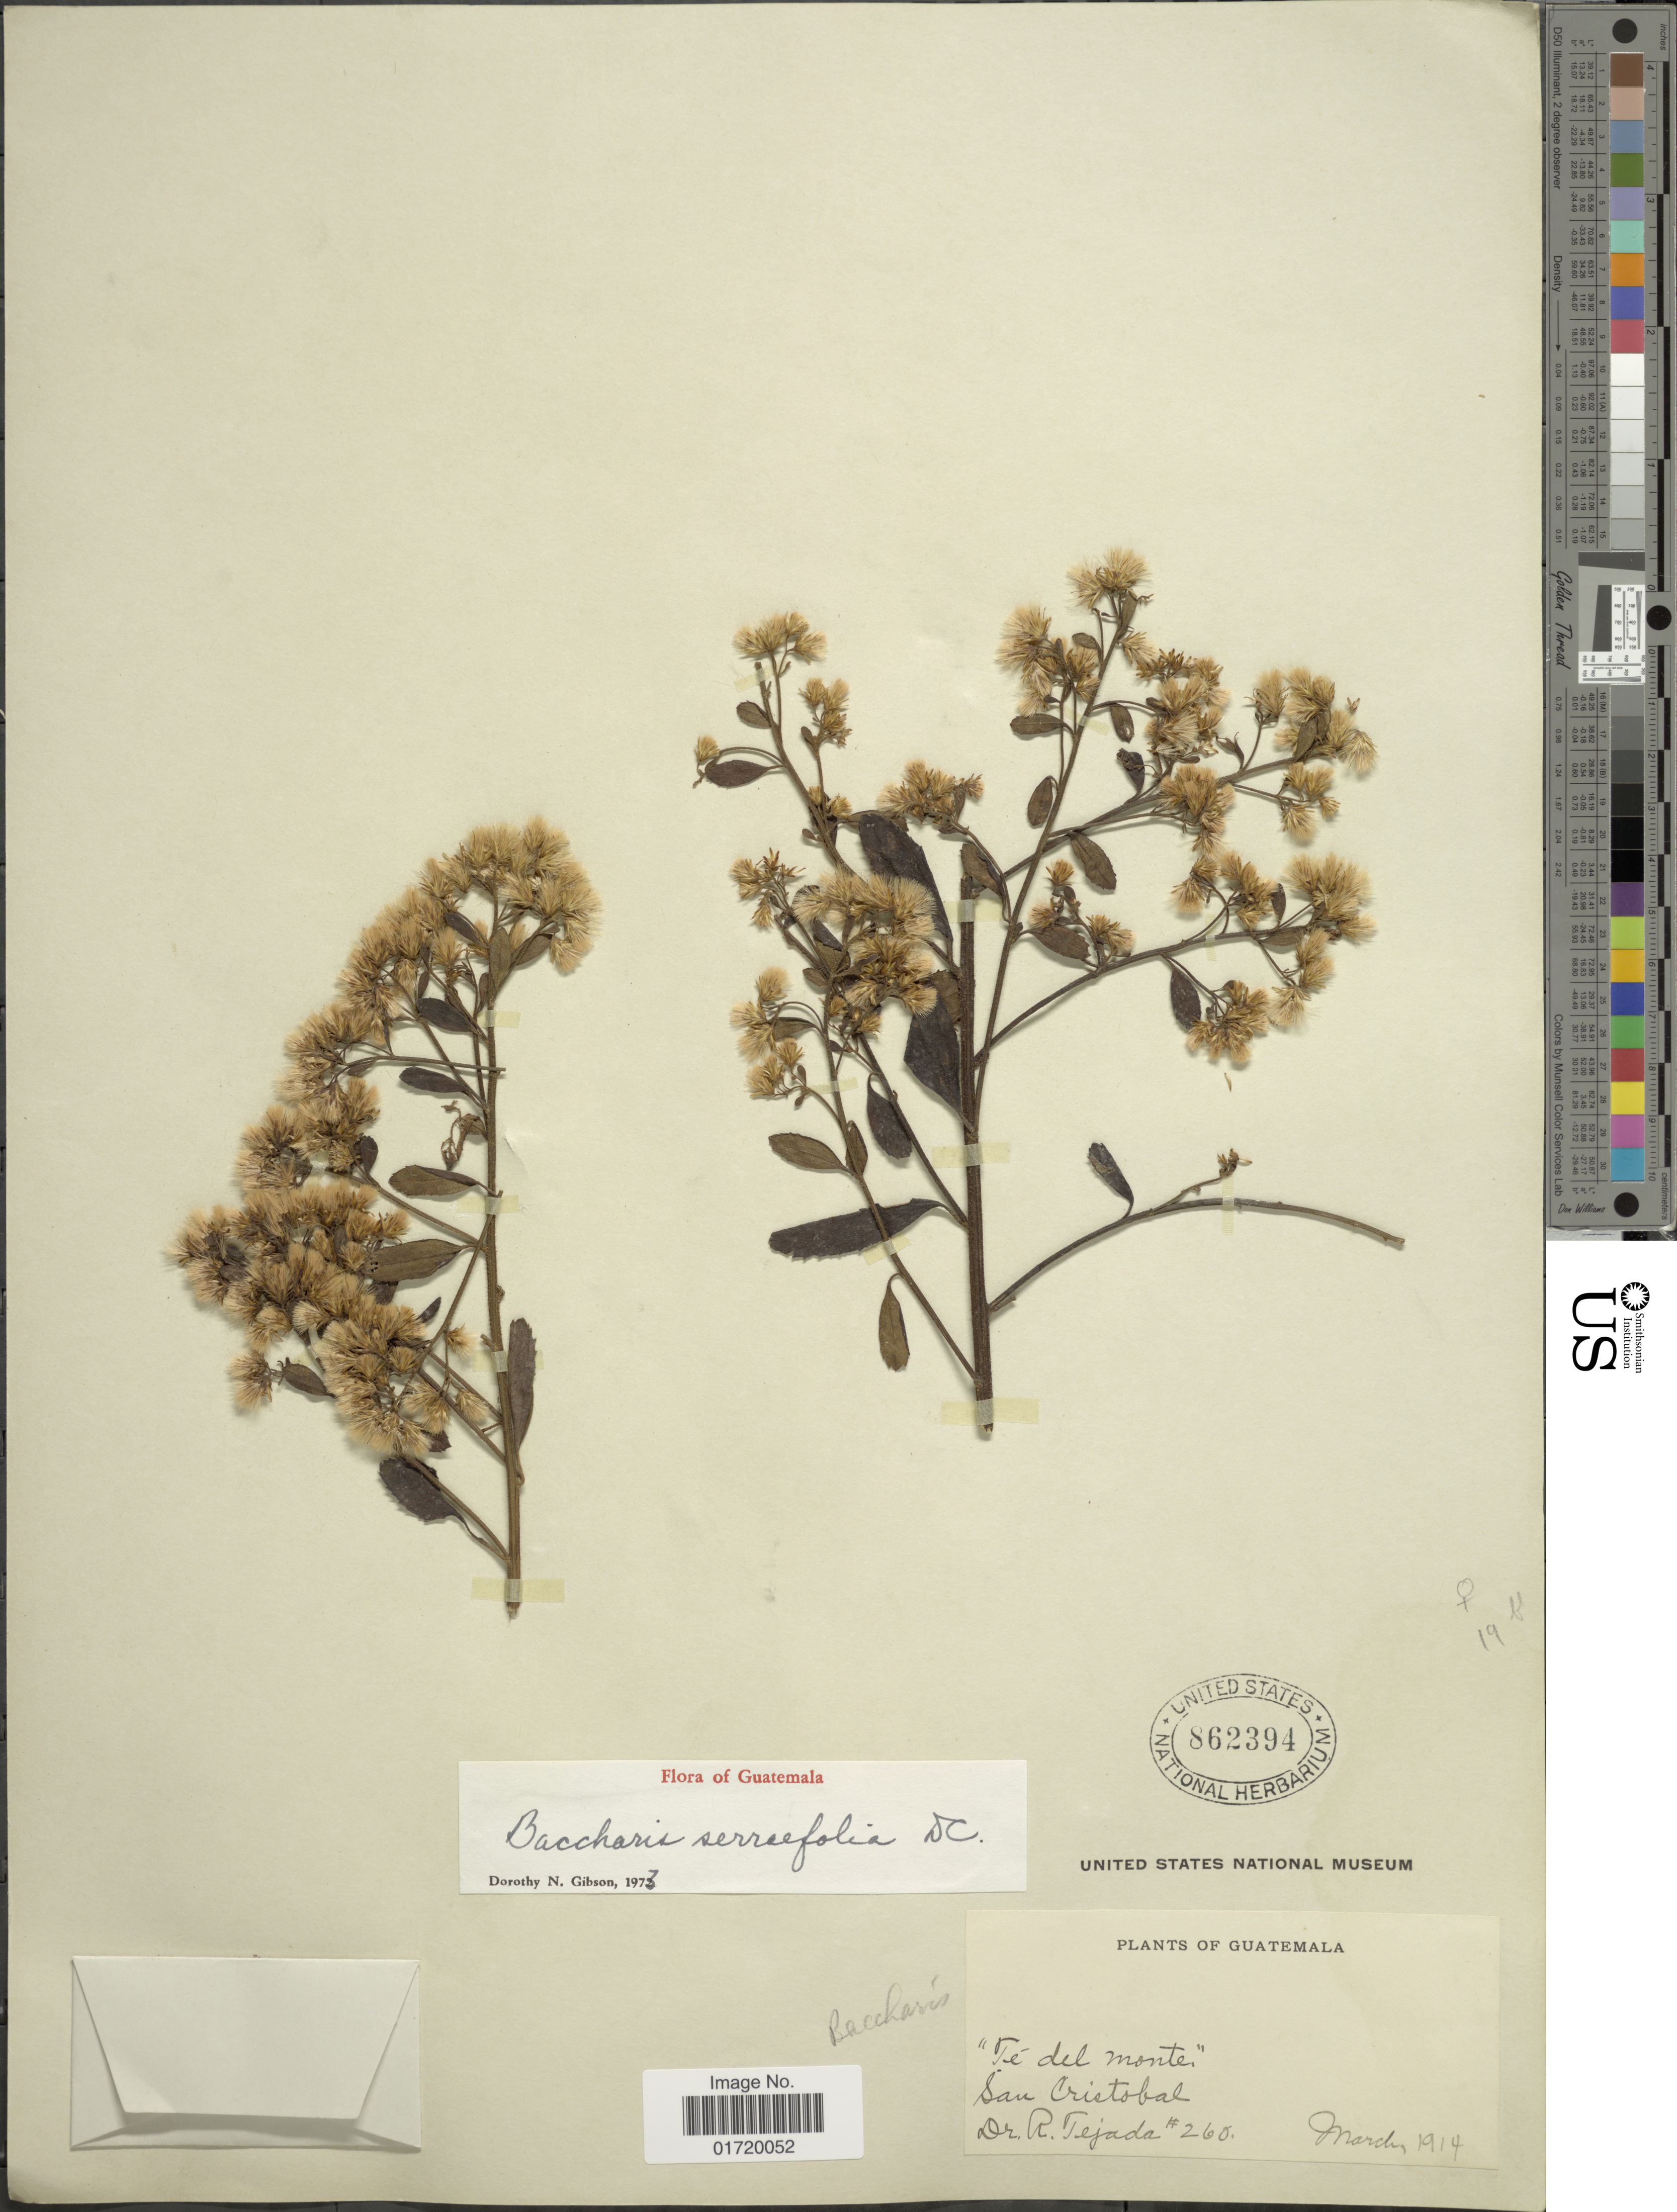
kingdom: Plantae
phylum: Tracheophyta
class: Magnoliopsida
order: Asterales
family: Asteraceae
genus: Baccharis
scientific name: Baccharis serrifolia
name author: DC.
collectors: R. Tejada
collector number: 260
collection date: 1914-03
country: Guatemala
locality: Te del Monte, San Cristobal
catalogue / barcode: US 862394